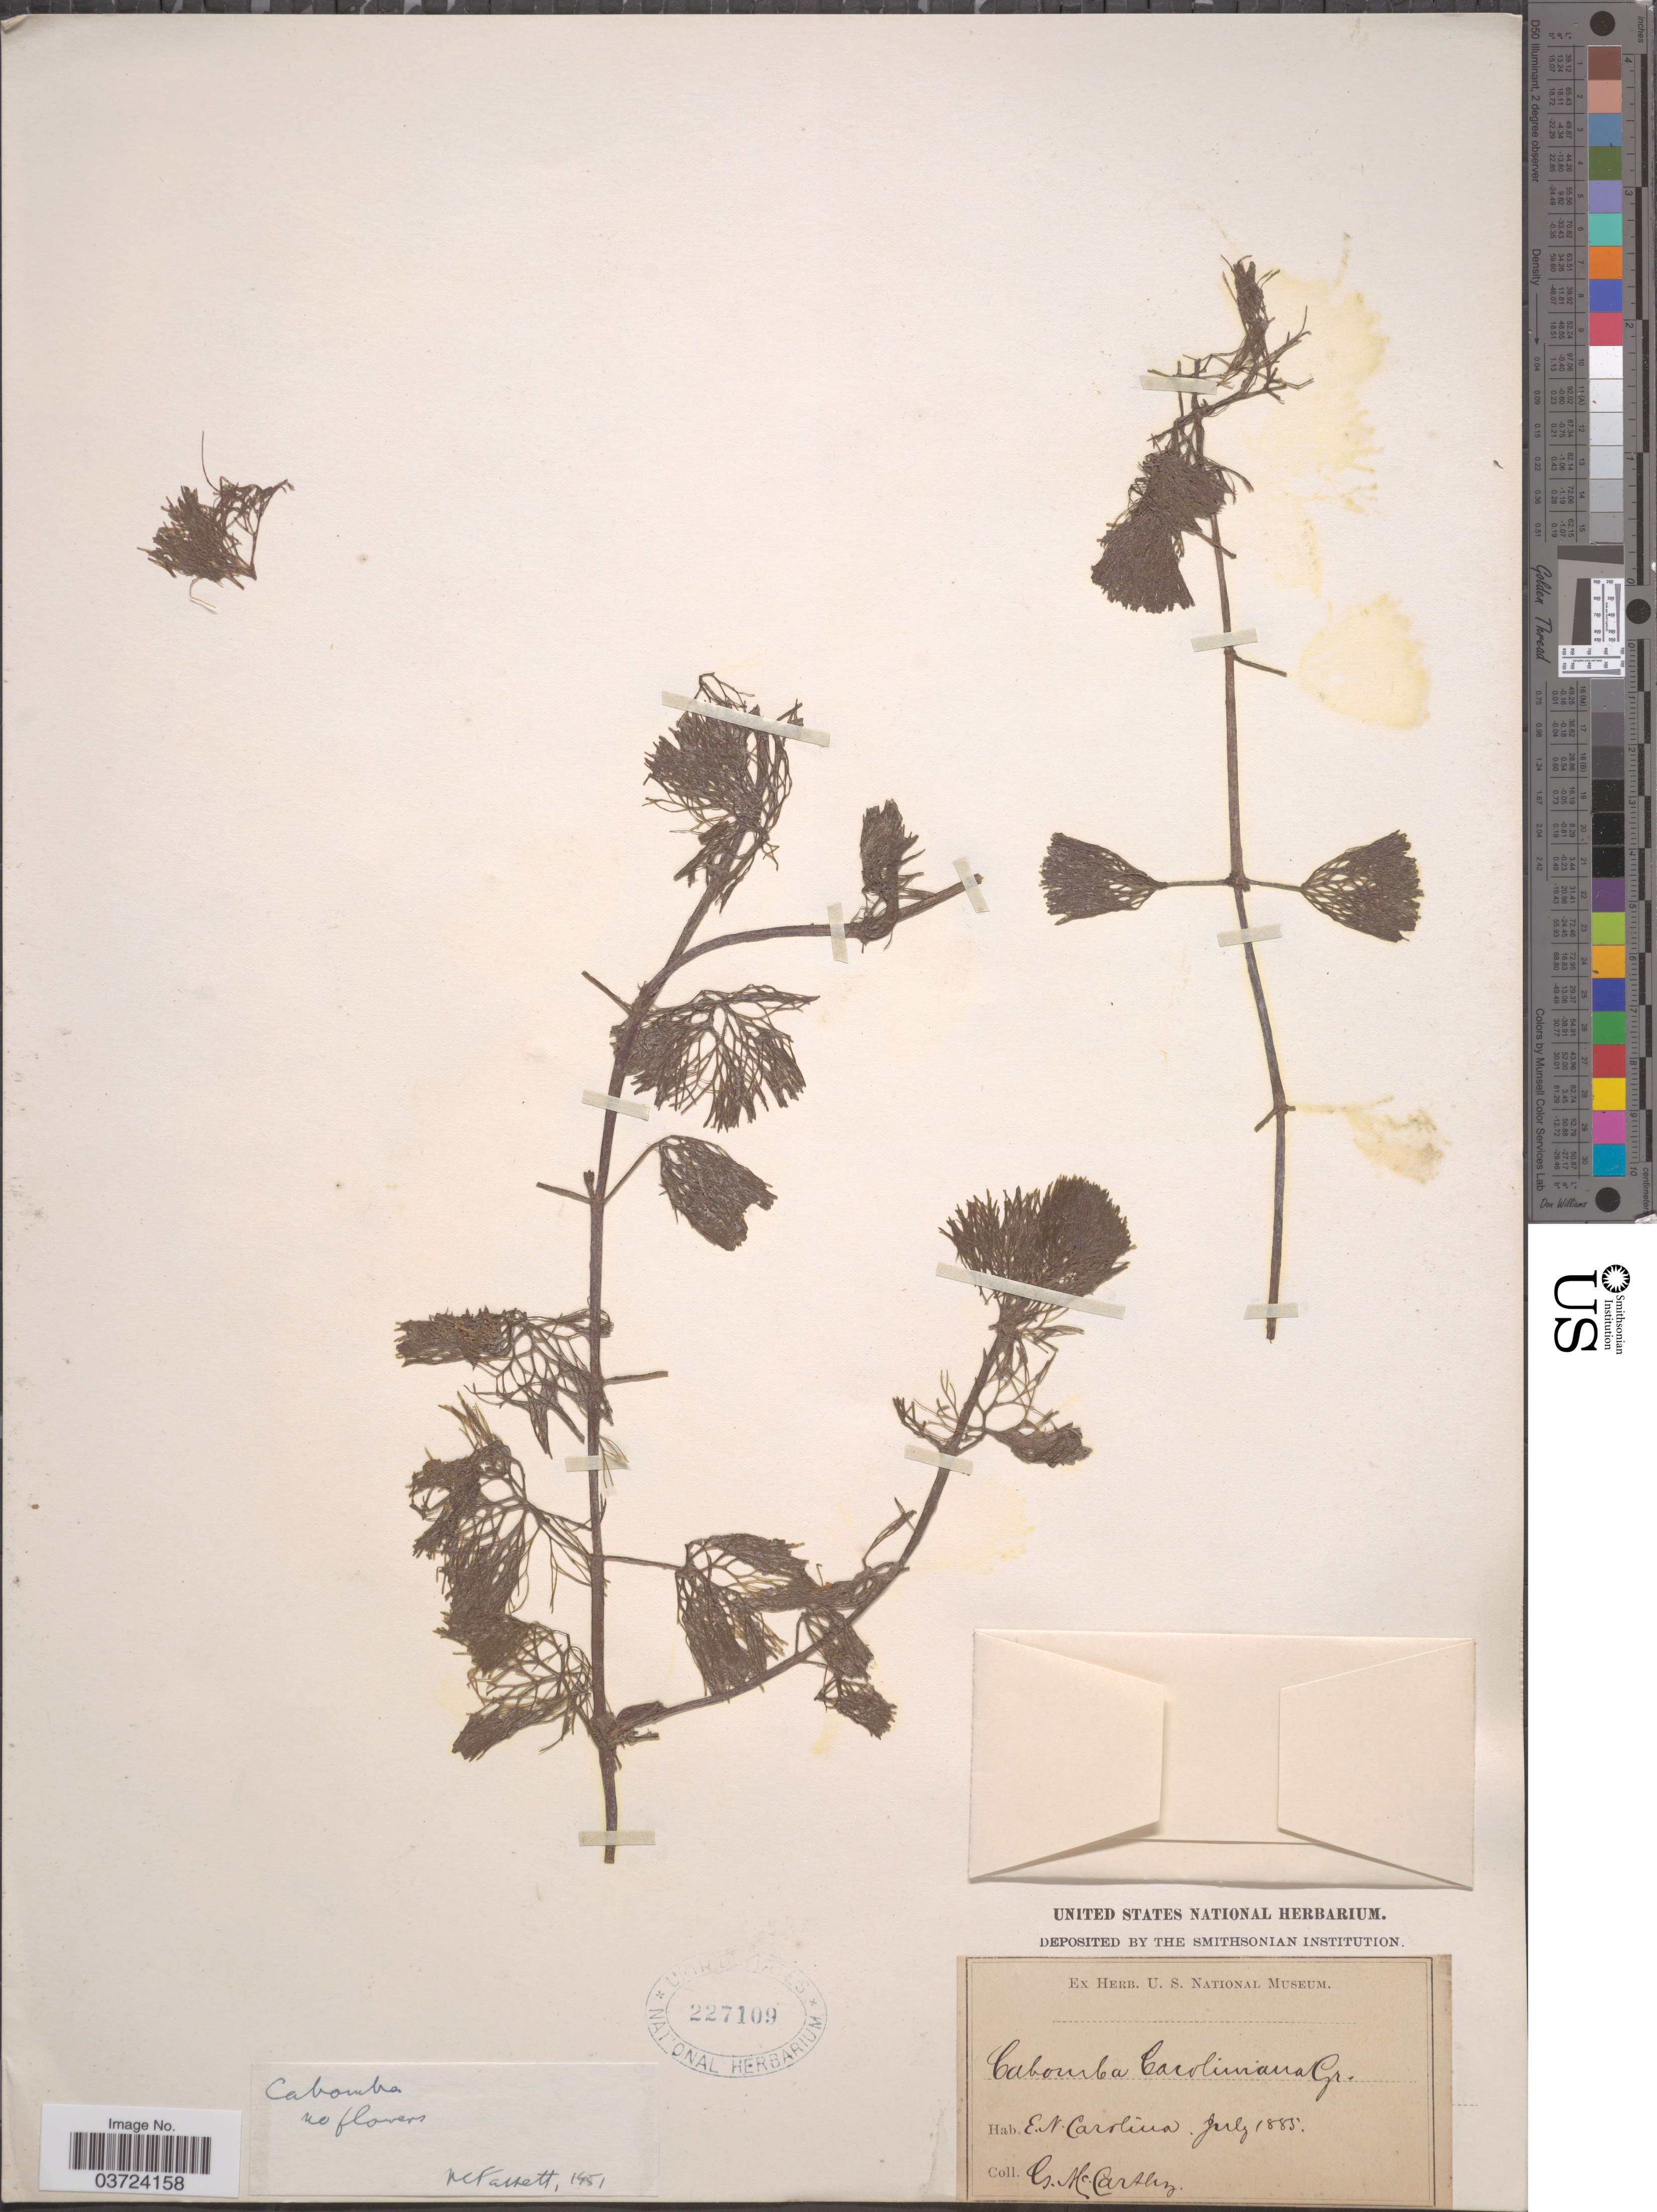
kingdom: Plantae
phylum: Tracheophyta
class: Magnoliopsida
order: Nymphaeales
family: Cabombaceae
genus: Cabomba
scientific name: Cabomba caroliniana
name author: A. Gray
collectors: G. McCarthy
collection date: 1885-07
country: United States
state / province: North Carolina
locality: E. N. Carolina.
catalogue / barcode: US 227109